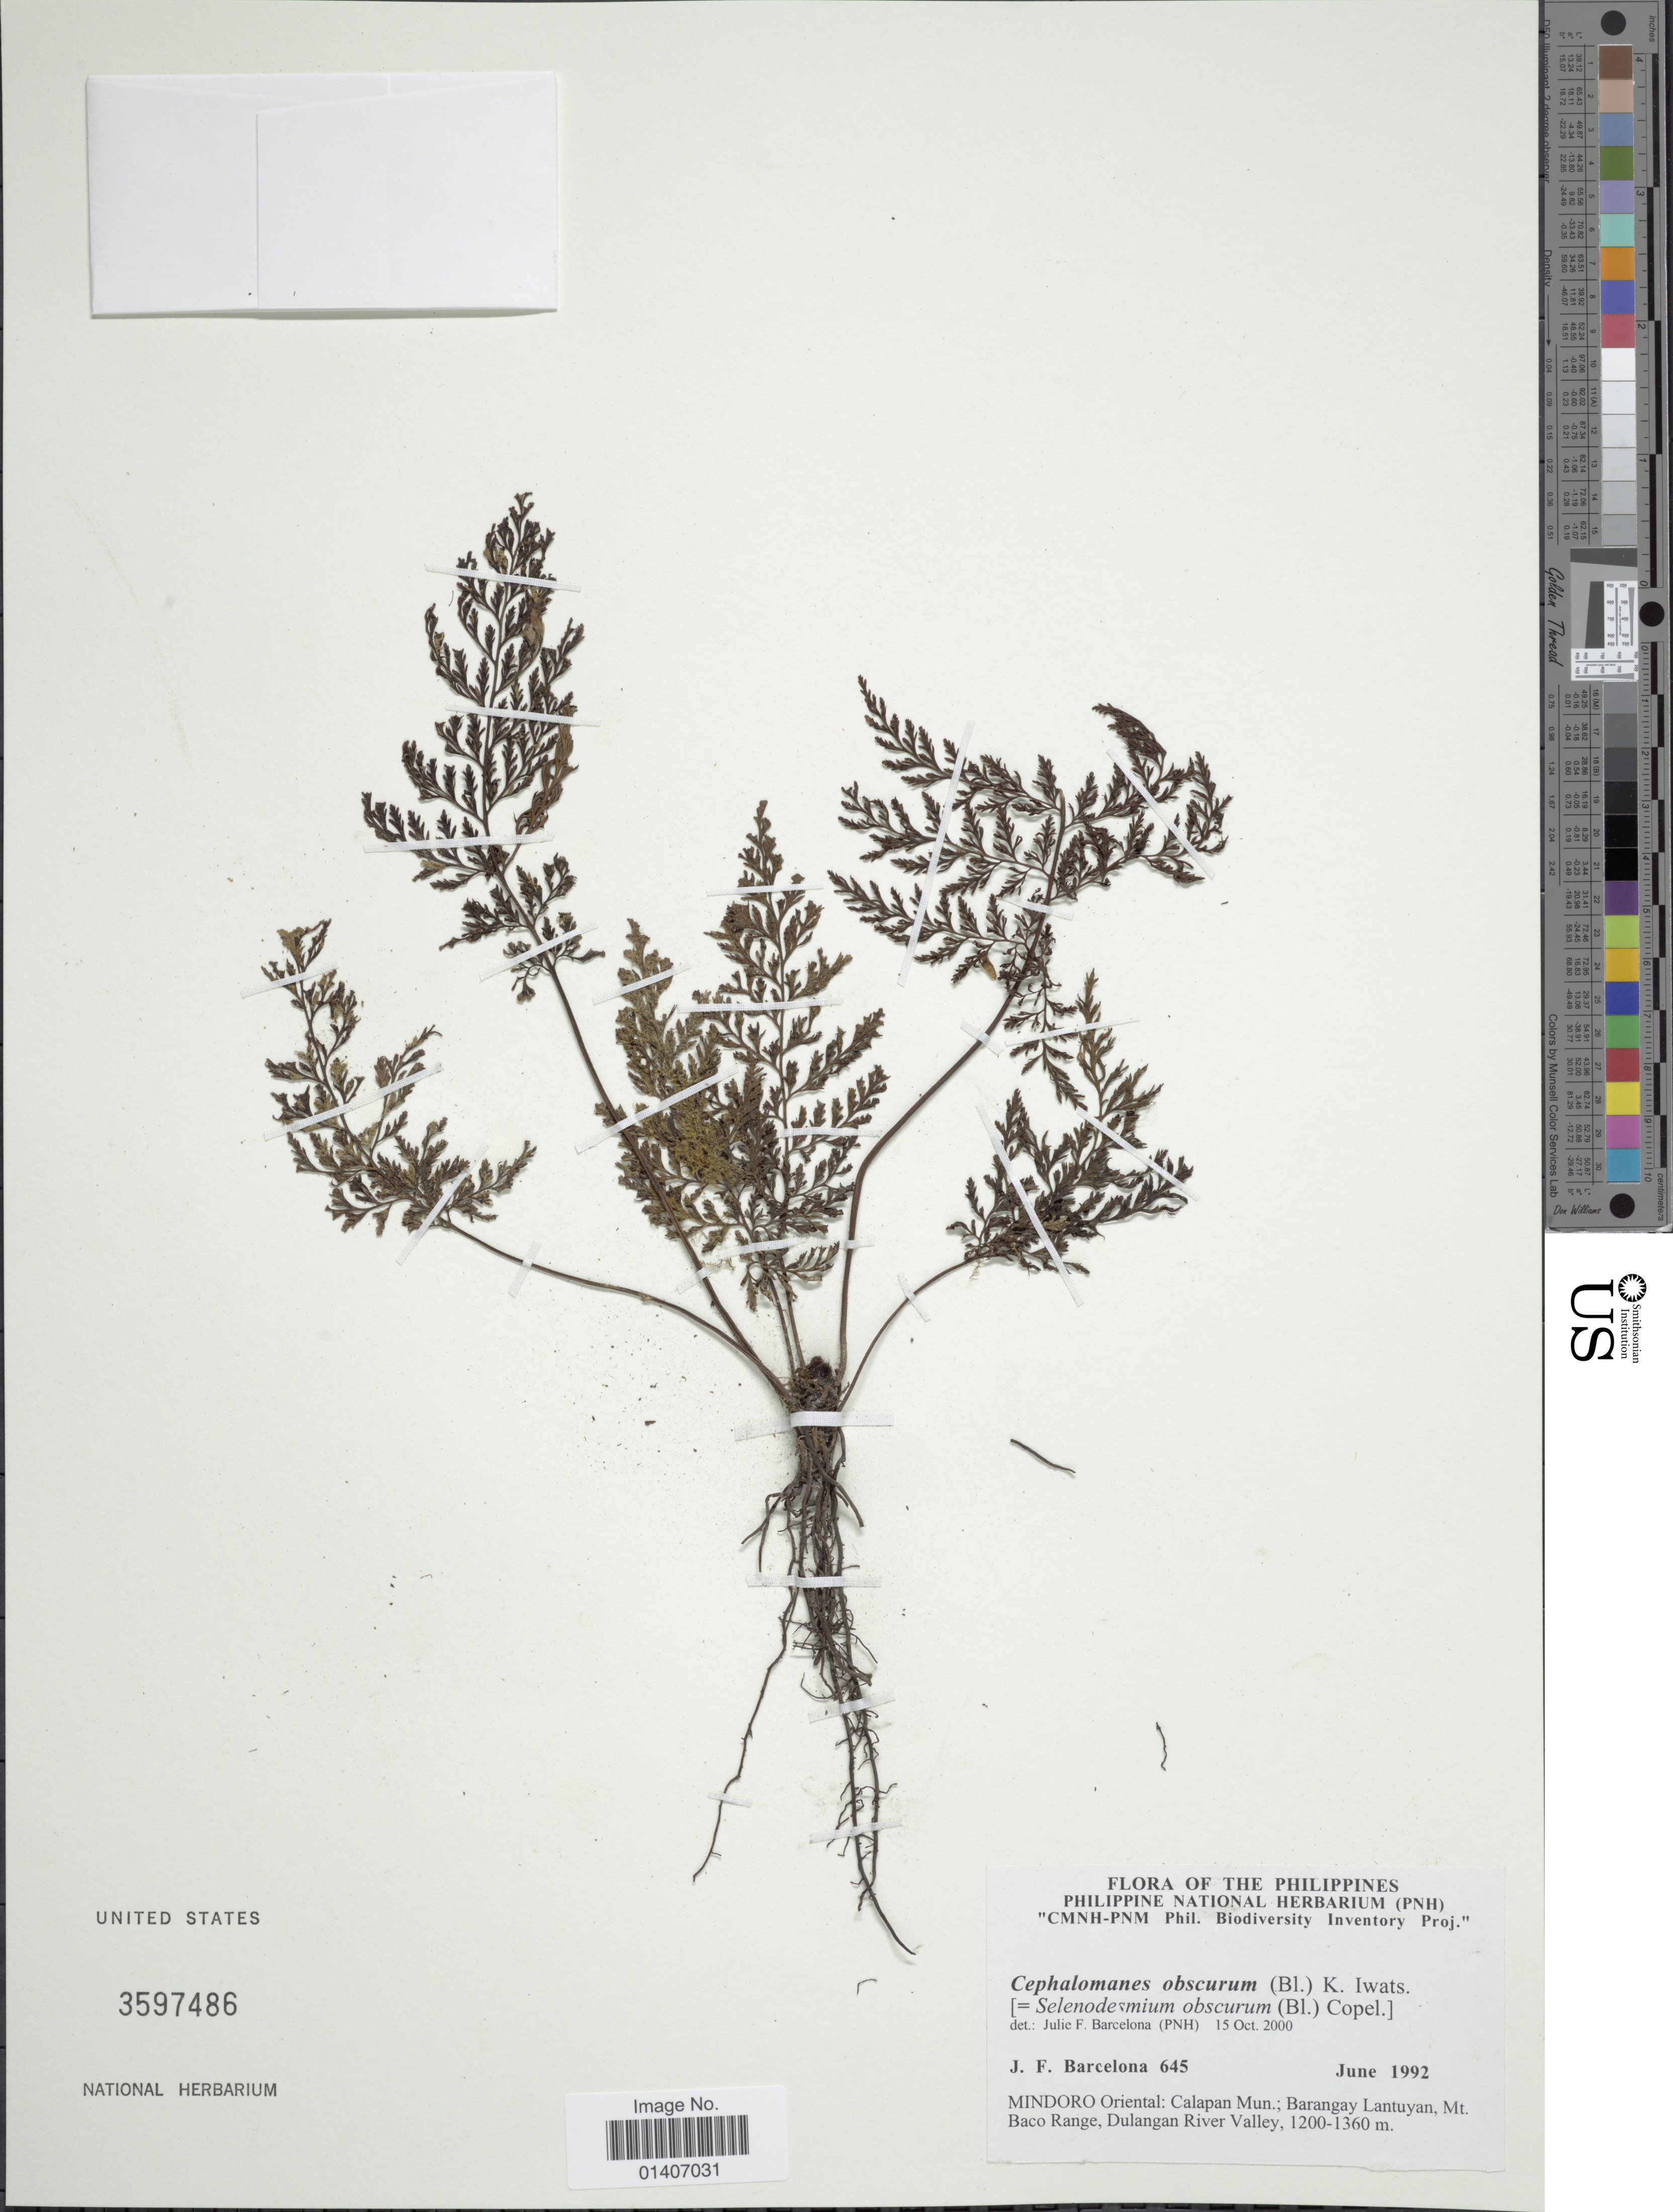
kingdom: Plantae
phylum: Tracheophyta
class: Polypodiopsida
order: Hymenophyllales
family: Hymenophyllaceae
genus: Abrodictyum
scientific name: Abrodictyum obscurum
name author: (Blume) Ebihara & K. Iwats.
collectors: J. F. Barcelona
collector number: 645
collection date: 1992-06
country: Philippines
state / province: Mimaropa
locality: Mindoro Oriental: Calapan Mun.; Barangay Lantuyan, Mt. Baco Range, Dulangan River valley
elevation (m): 1200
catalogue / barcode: US 3597486